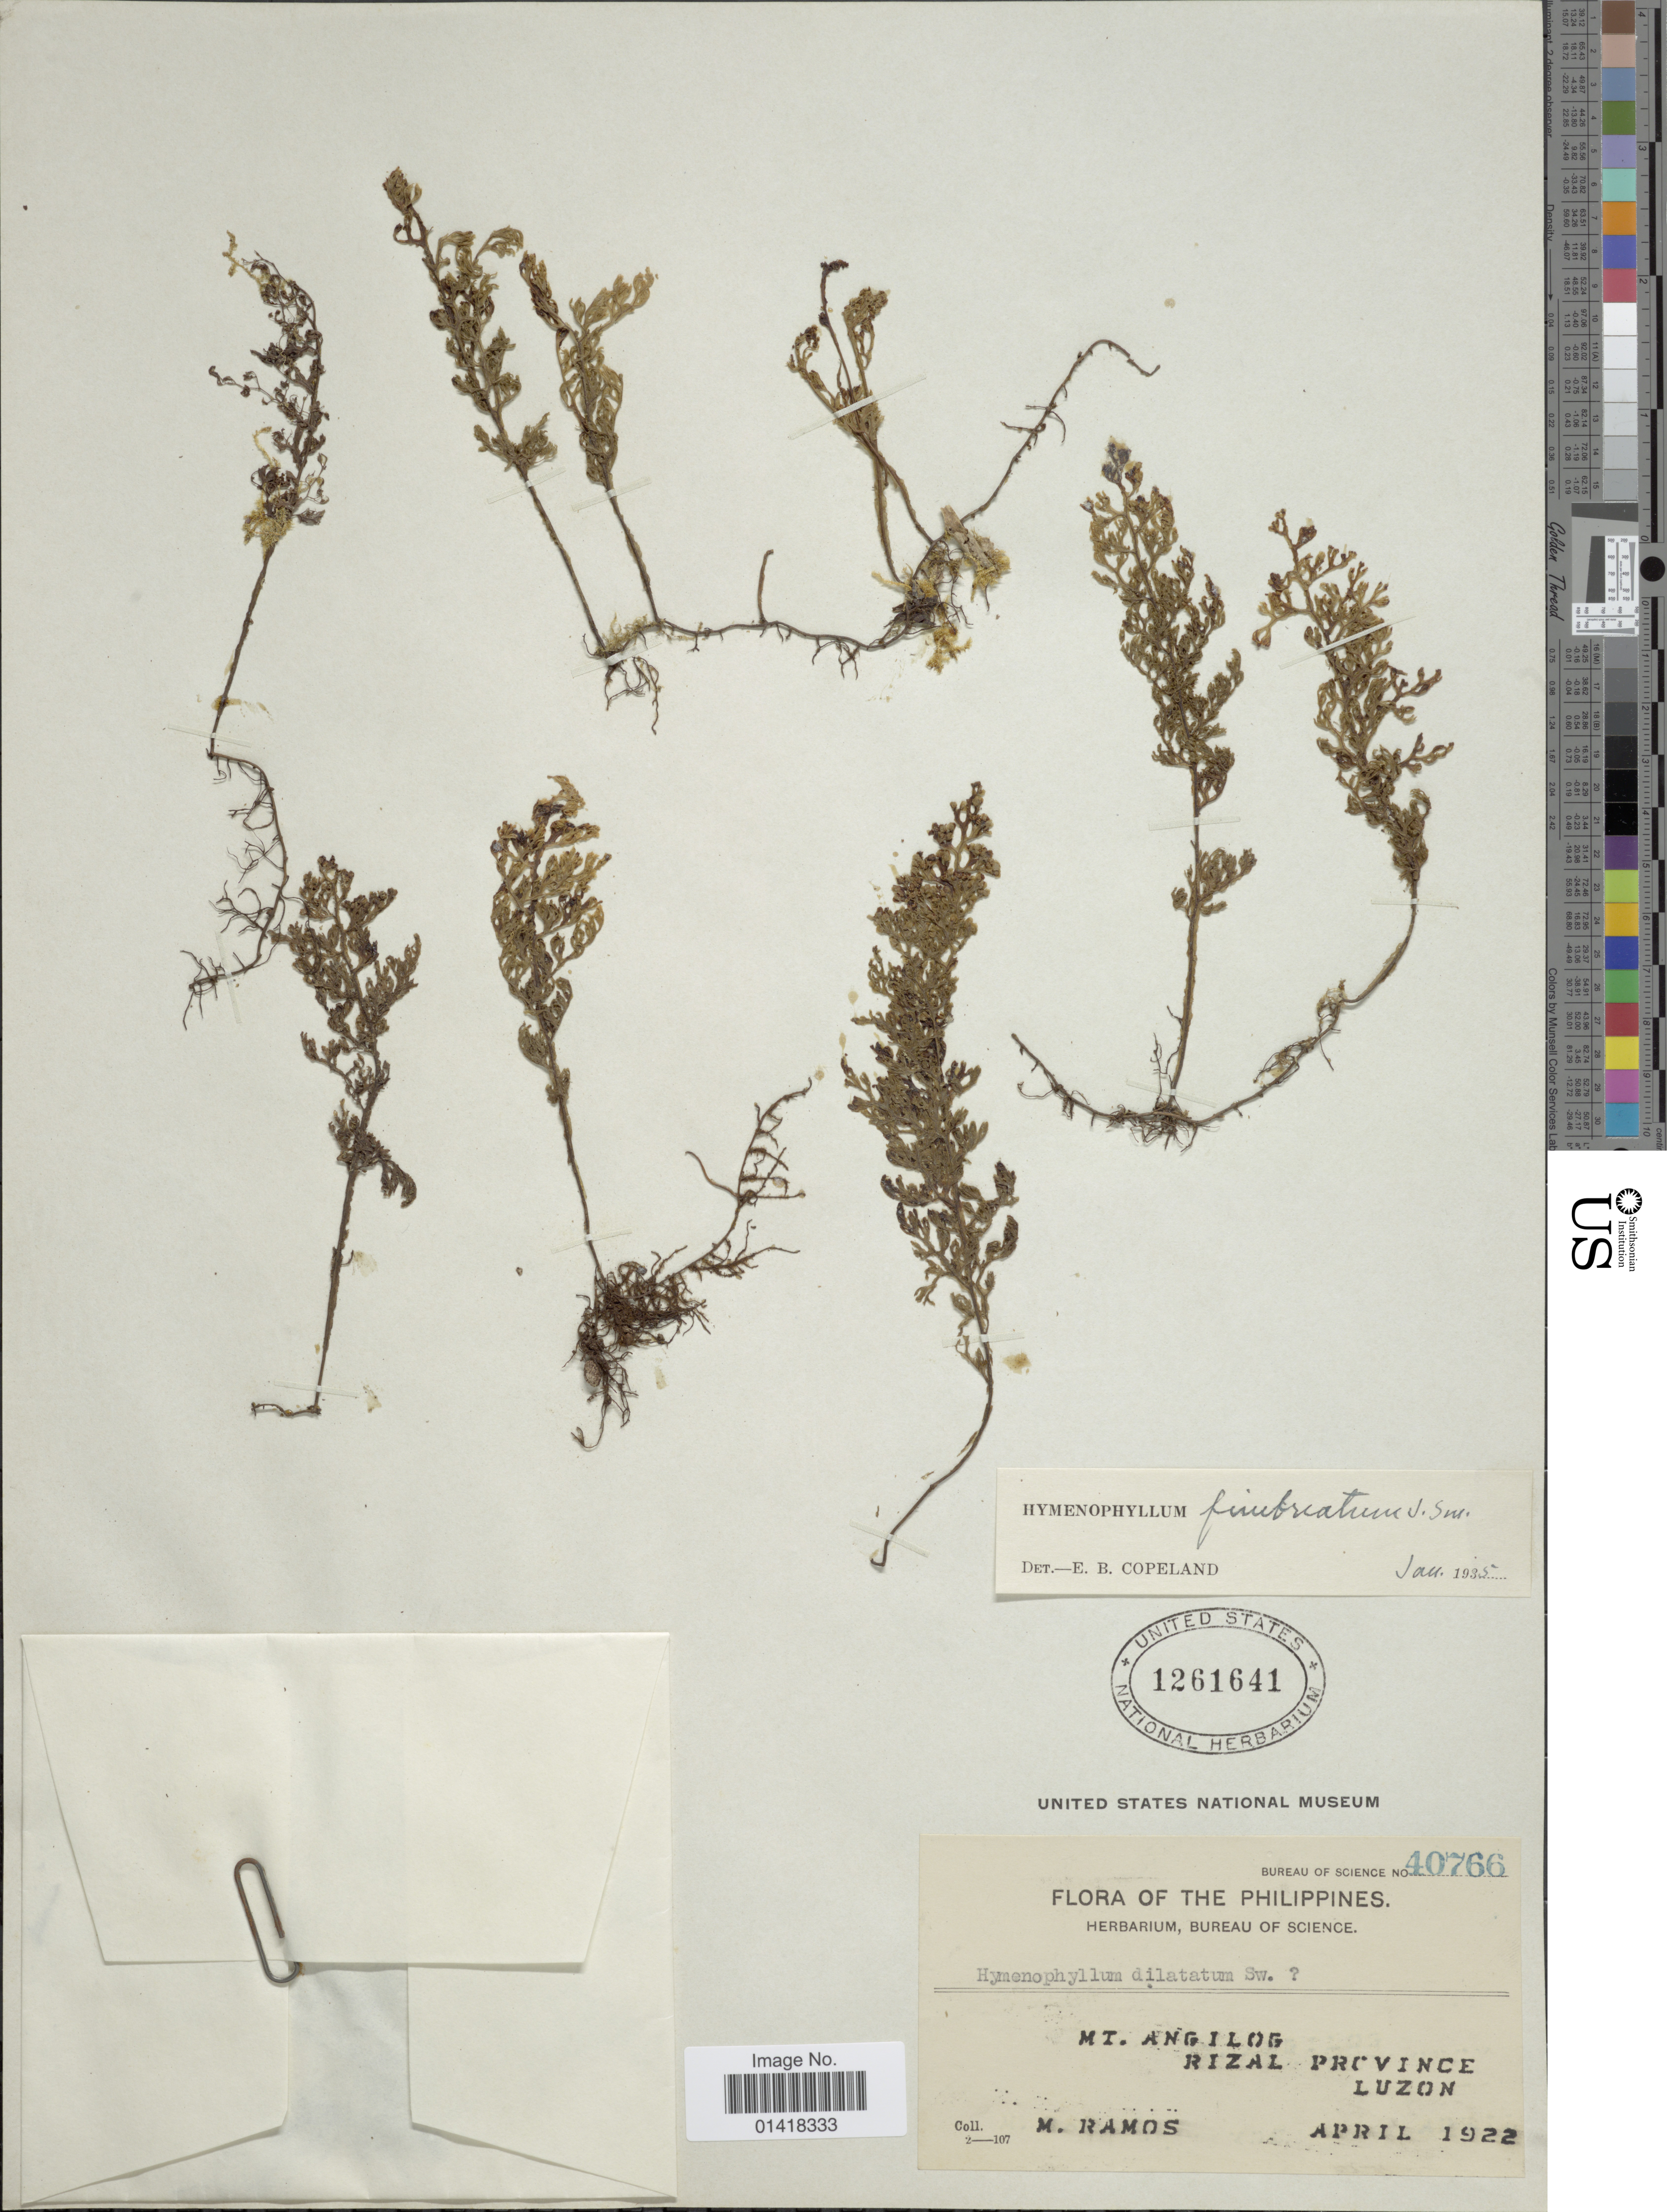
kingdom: Plantae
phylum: Tracheophyta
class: Polypodiopsida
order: Hymenophyllales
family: Hymenophyllaceae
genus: Hymenophyllum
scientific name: Hymenophyllum fimbriatum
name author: J. Sm.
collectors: M. Ramos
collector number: Bureau of Science 40766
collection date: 1922-04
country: Philippines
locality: The Philippines. Mt. Angilog, Rizal Province Luzon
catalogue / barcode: US 1261641